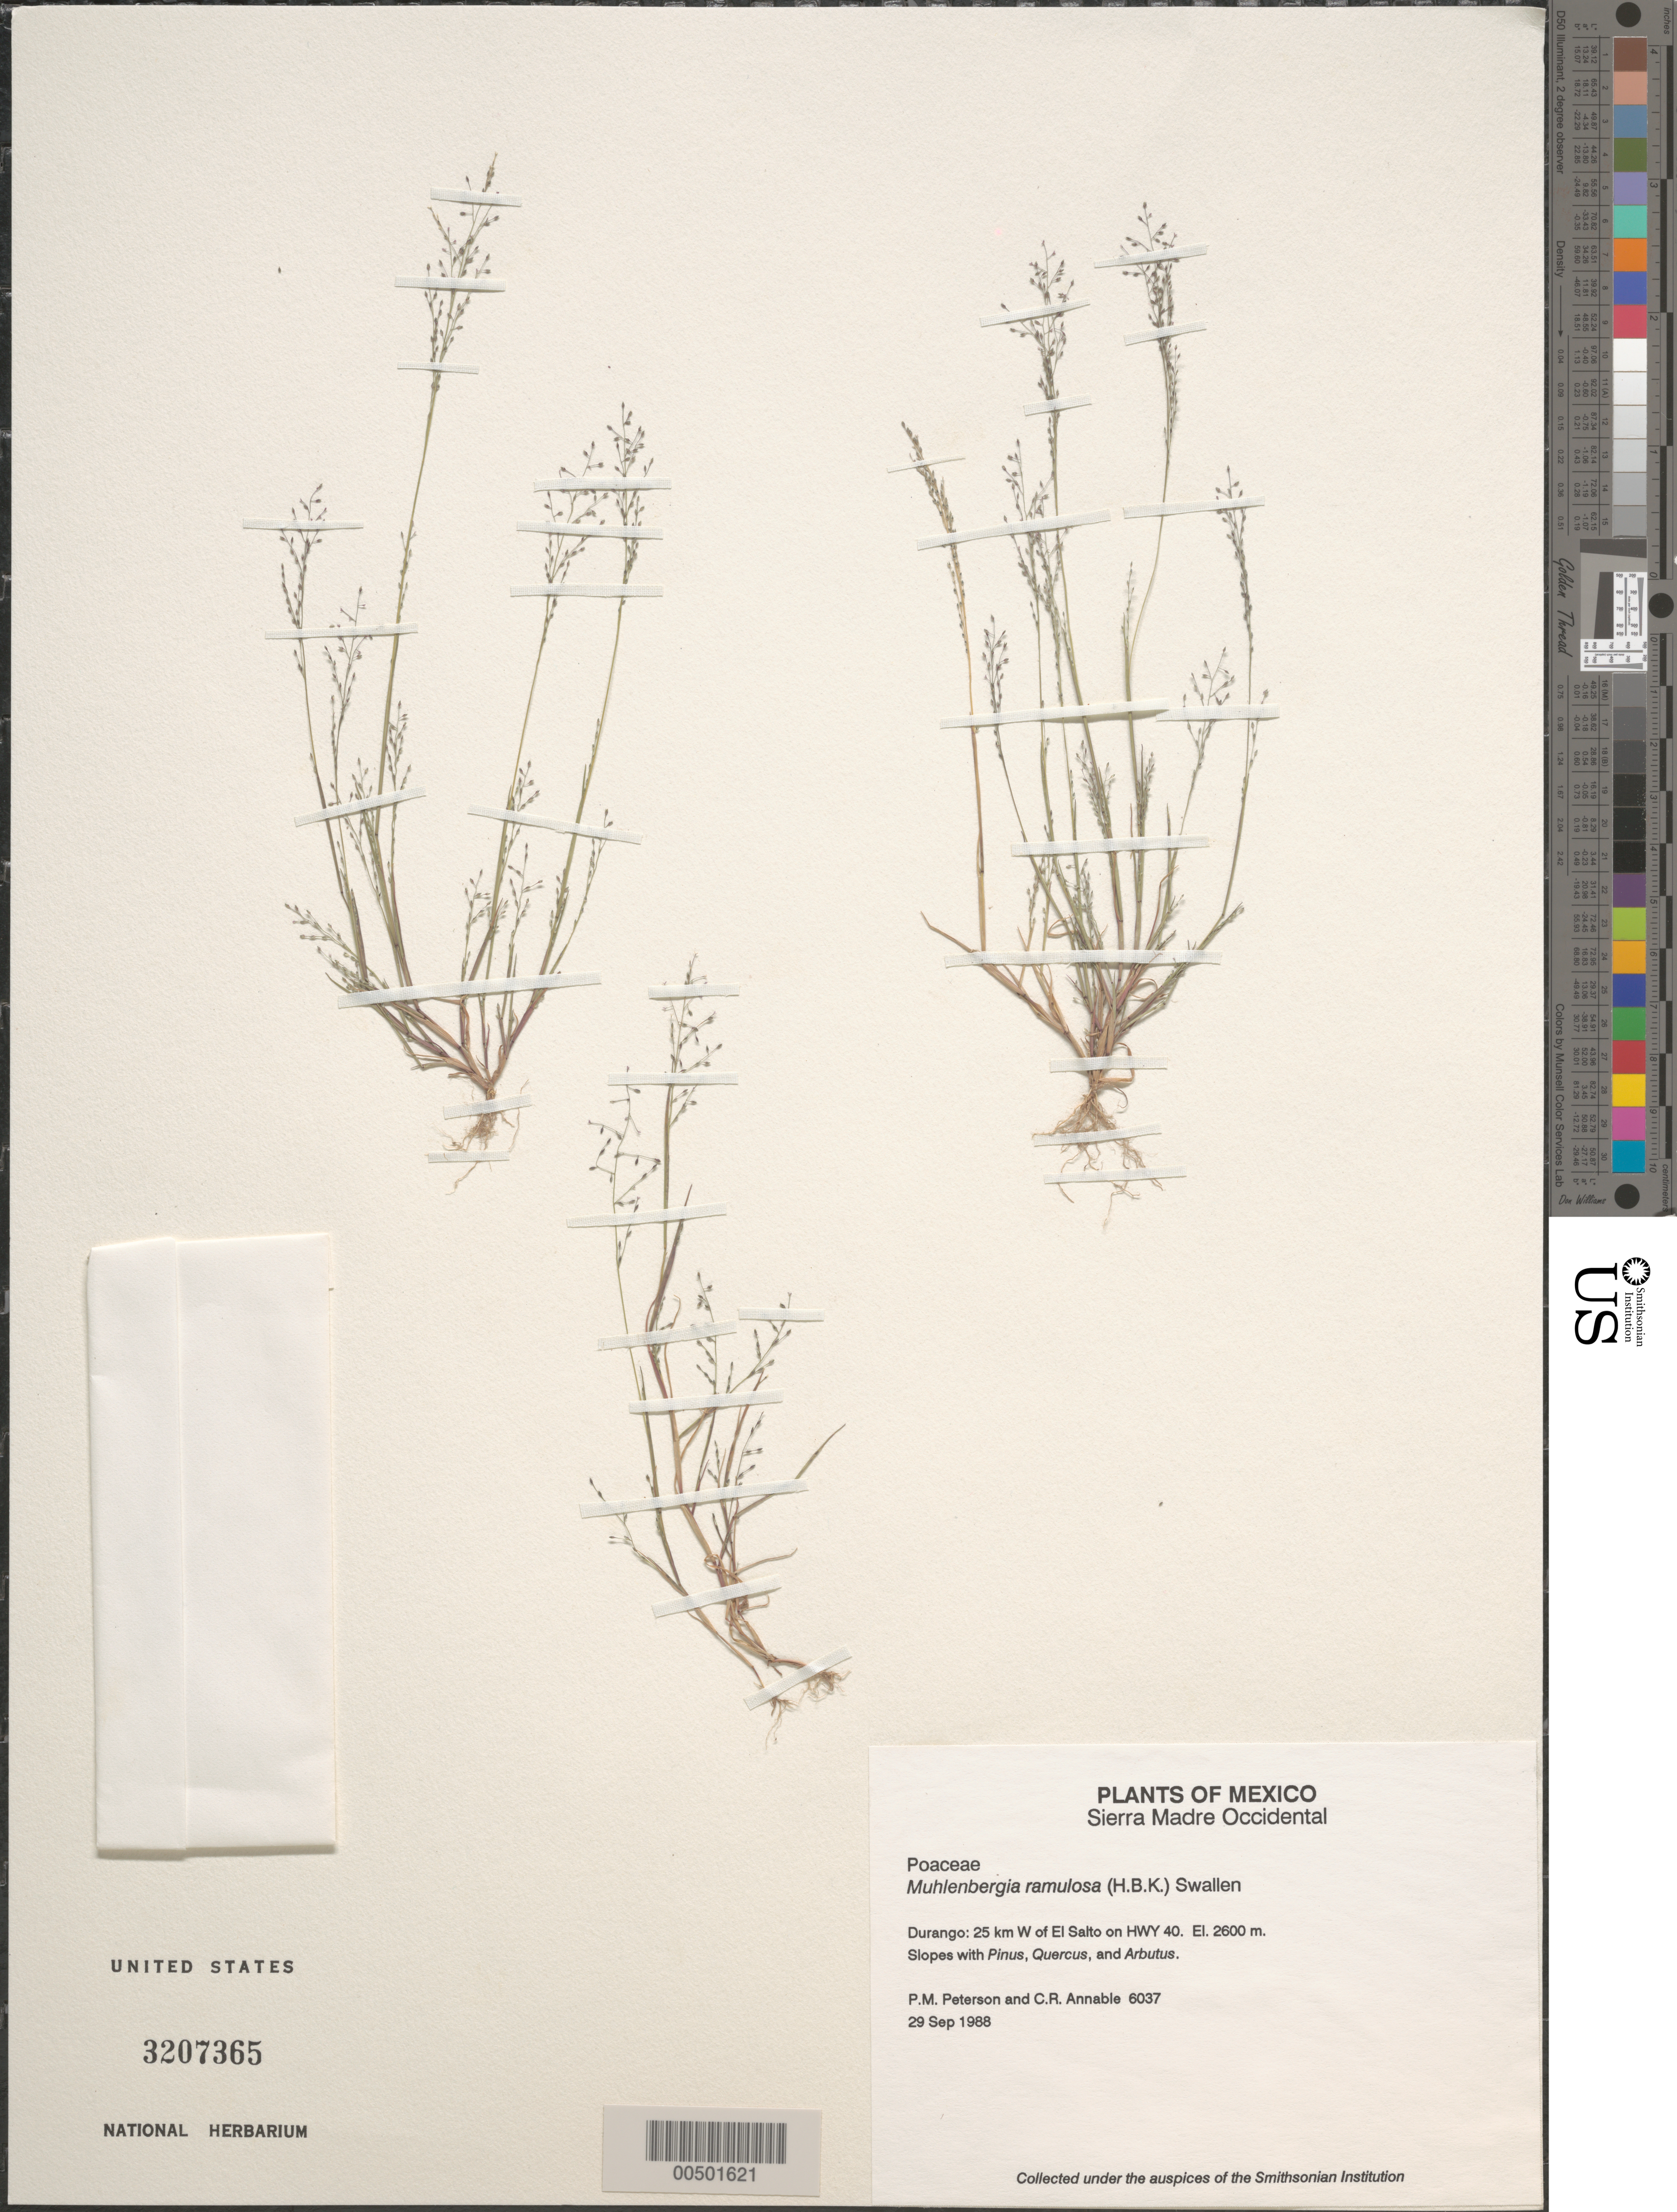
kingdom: Plantae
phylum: Tracheophyta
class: Liliopsida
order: Poales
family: Poaceae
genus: Muhlenbergia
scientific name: Muhlenbergia ramulosa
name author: (Kunth) Swallen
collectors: P. M. Peterson & C. R. Annable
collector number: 06037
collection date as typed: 29 Sep 1988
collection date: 1988-09-29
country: Mexico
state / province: Durango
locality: Sierra Madre Occidental, 25 km W of El Salto on Hwy 40.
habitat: Slopes with Pinus, Quercus, and Arbutus.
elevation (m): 2600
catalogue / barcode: US 3207365